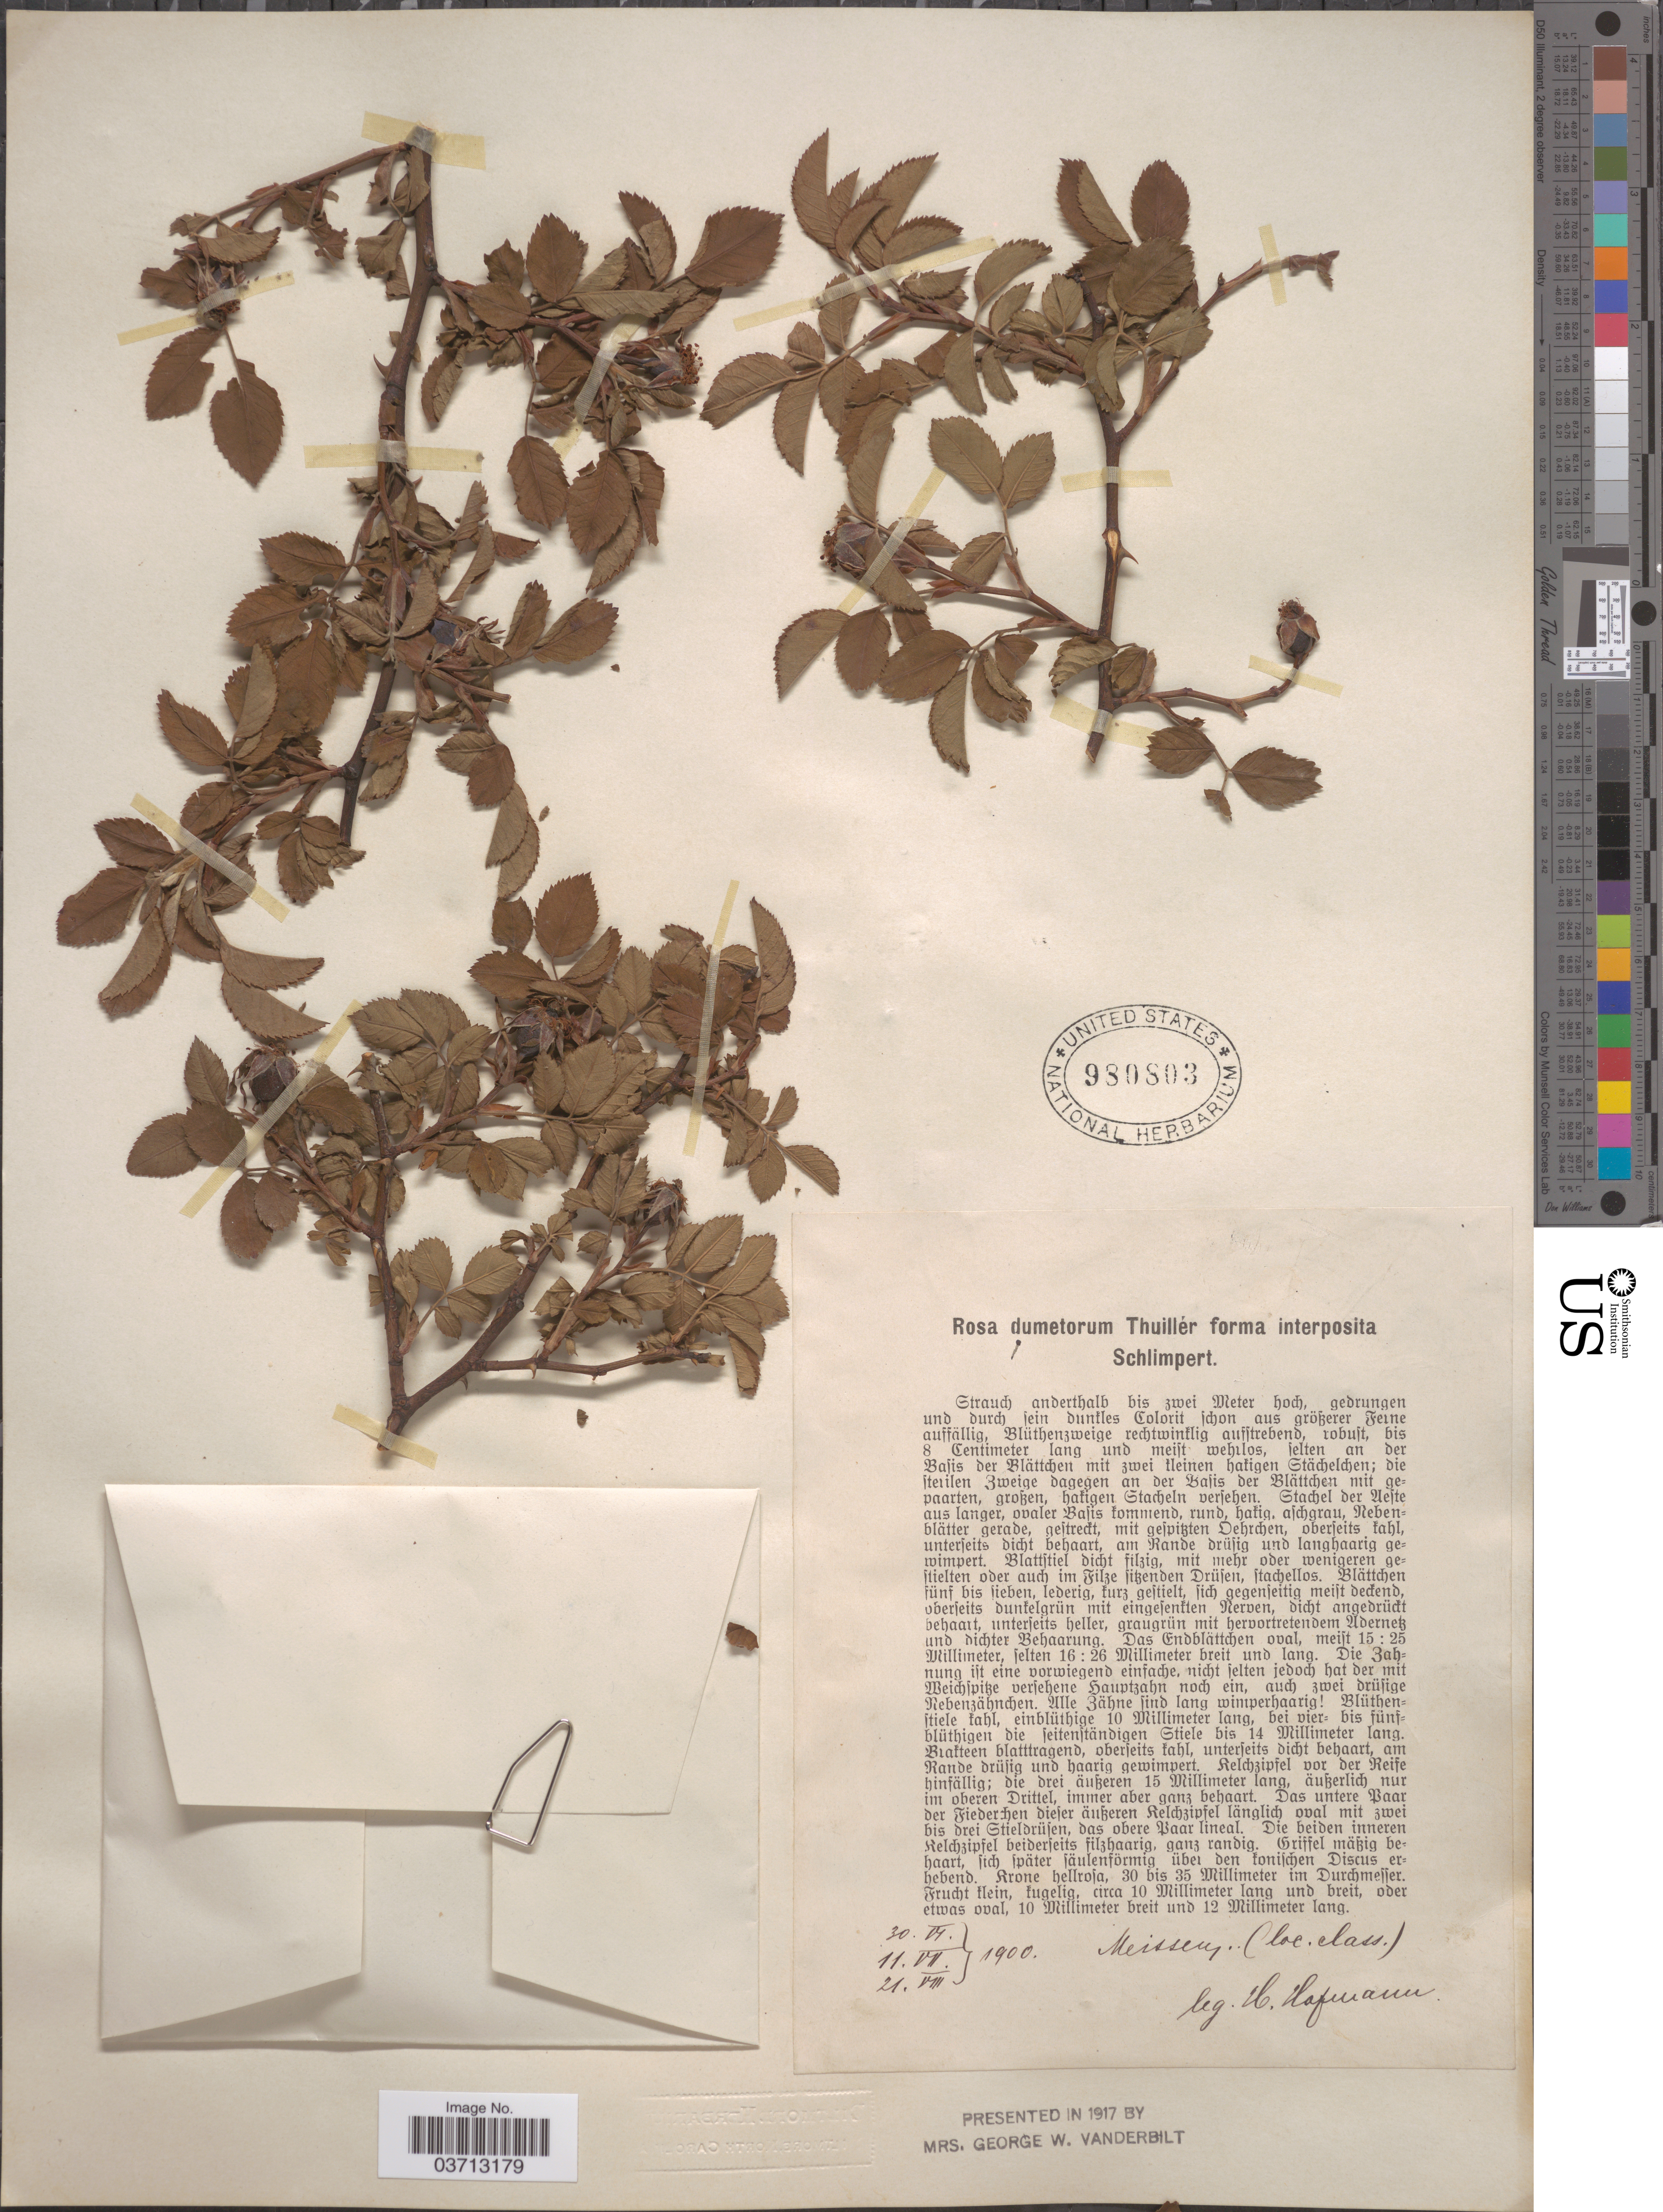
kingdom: Plantae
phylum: Tracheophyta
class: Magnoliopsida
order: Rosales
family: Rosaceae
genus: Rosa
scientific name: Rosa dumetorum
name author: Lange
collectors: H. Hofmann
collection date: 1900-06-30/1900-08-21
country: Germany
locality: Meissen.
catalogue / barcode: US 980803